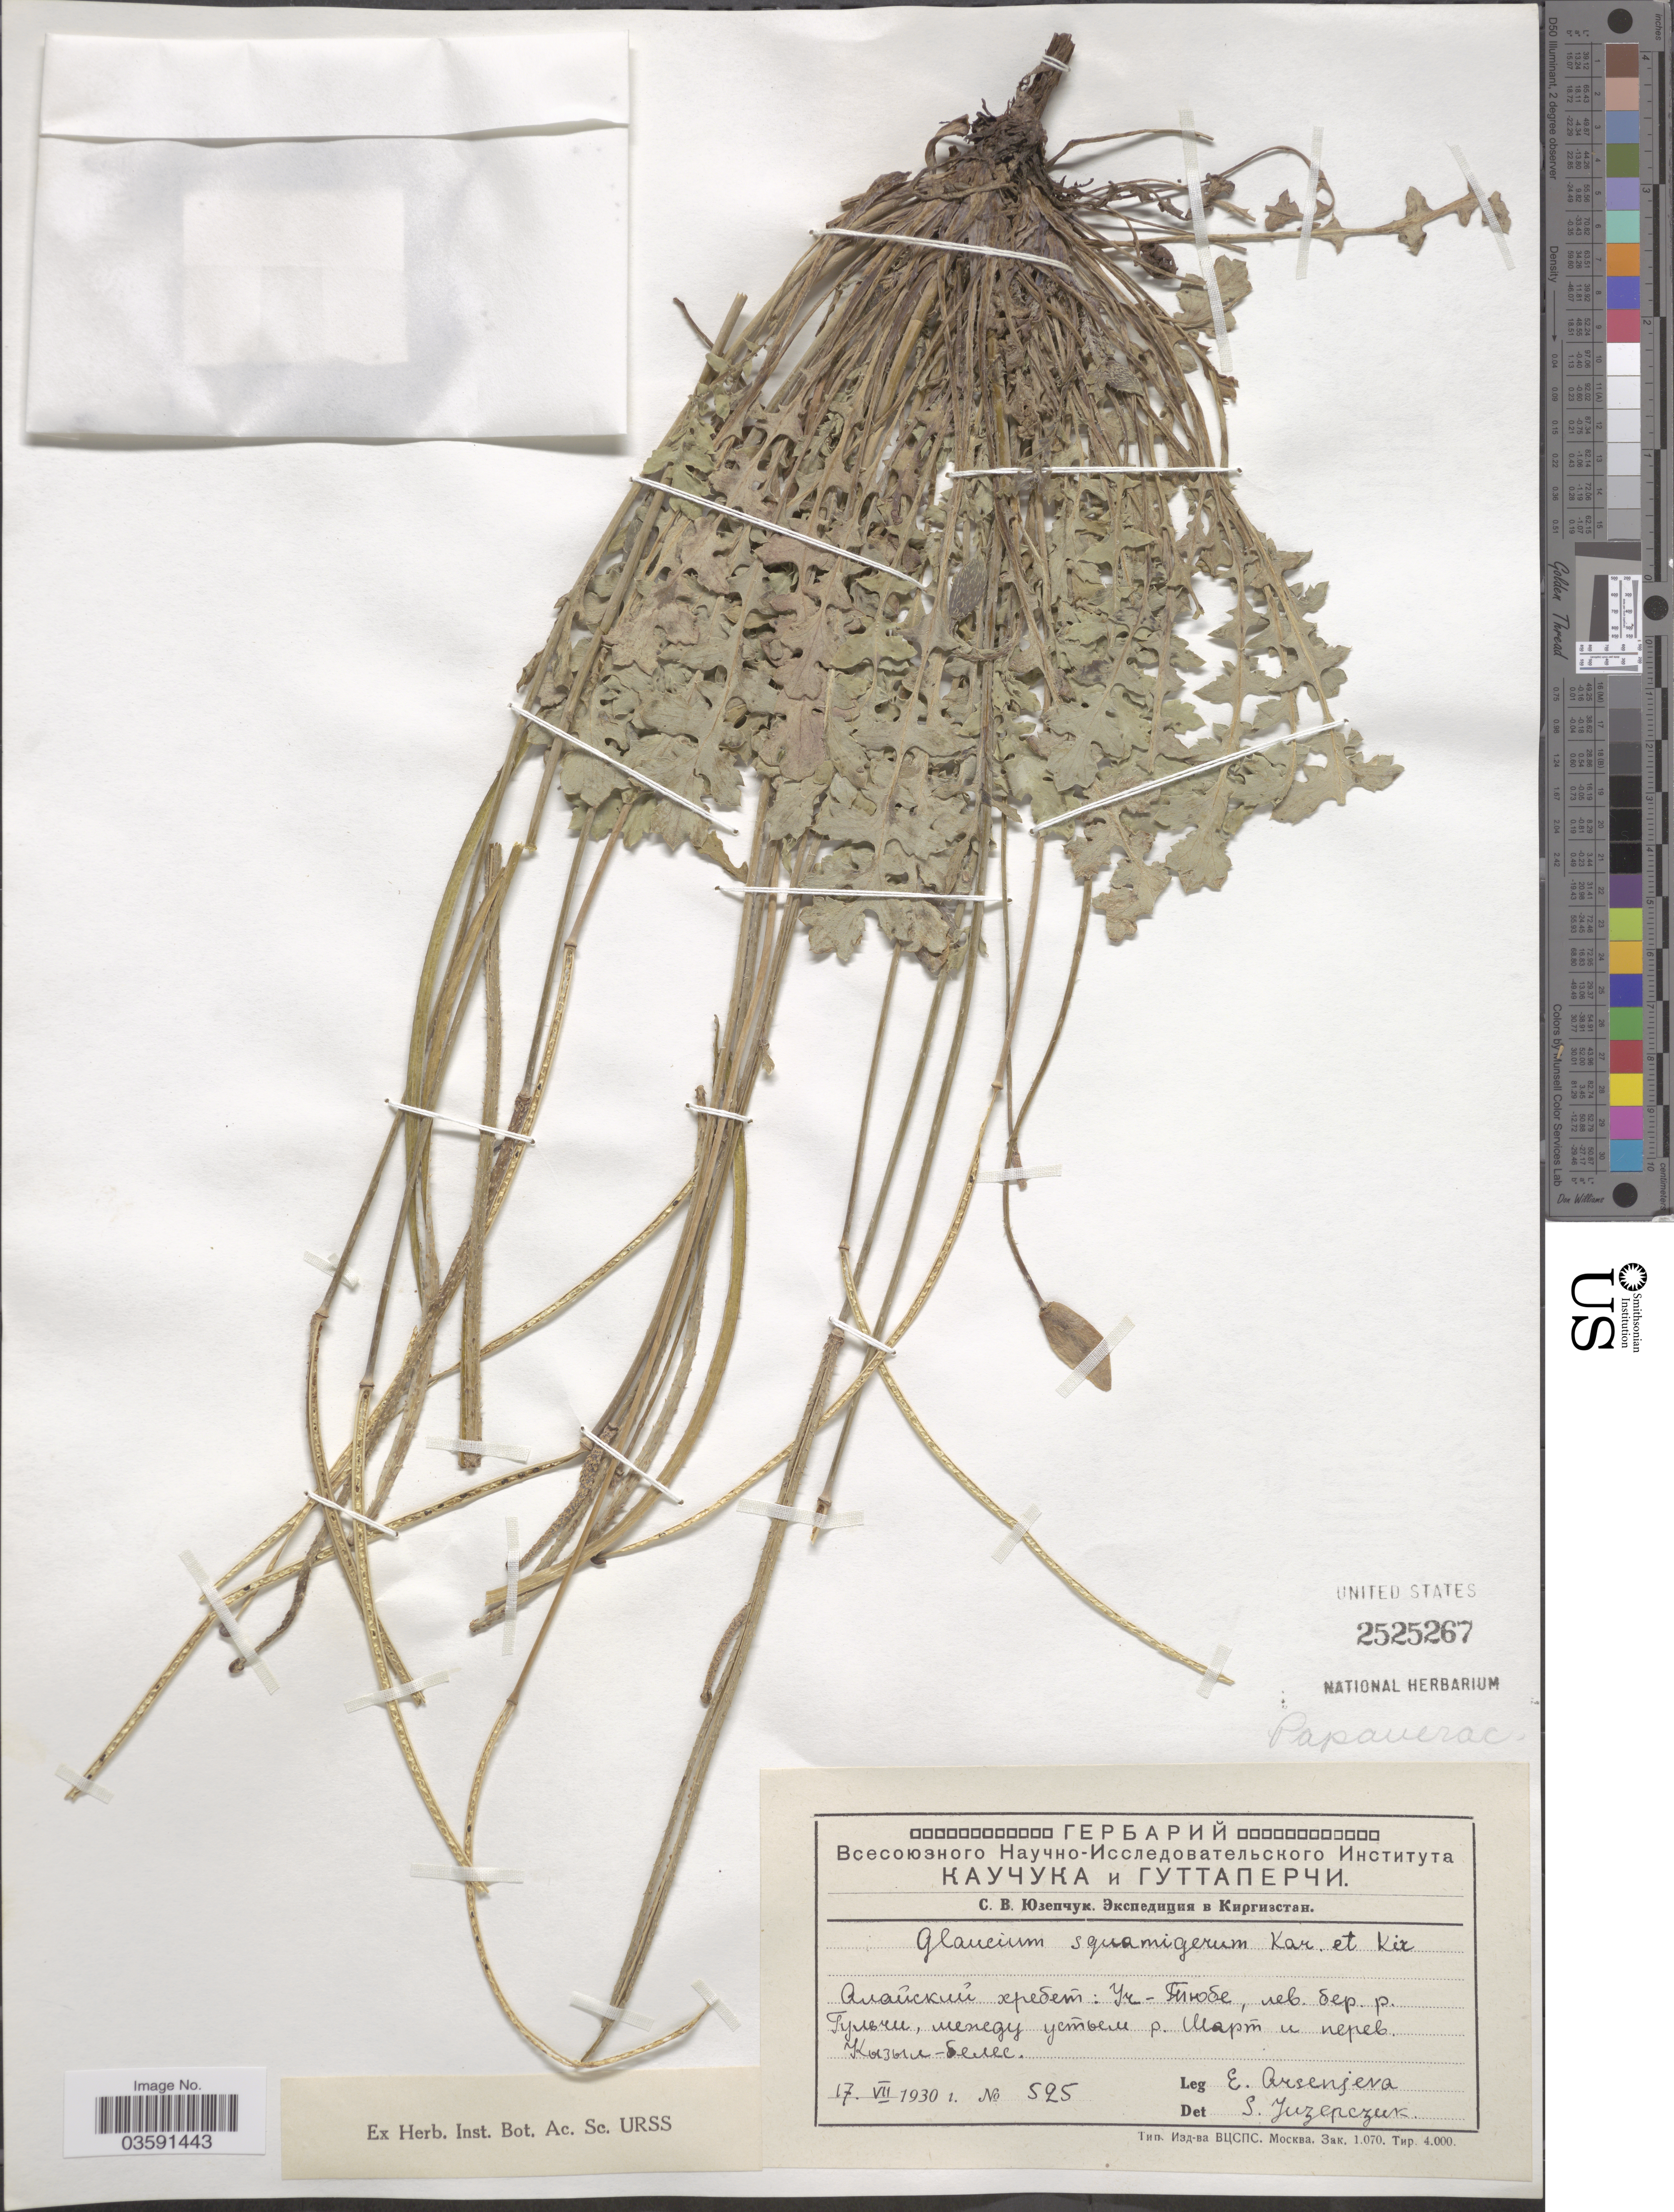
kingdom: Plantae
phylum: Tracheophyta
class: Magnoliopsida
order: Ranunculales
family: Papaveraceae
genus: Glaucium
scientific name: Glaucium squamigerum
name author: Kar. & Kir.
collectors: E. Arsenjeva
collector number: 525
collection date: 1930-07-17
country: Kyrgyzstan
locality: Alay Range, Uch-Tyube, left shore of River Gulcha, between estuary of River Shart and Pereval Kizyl-Beles.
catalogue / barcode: US 2525267